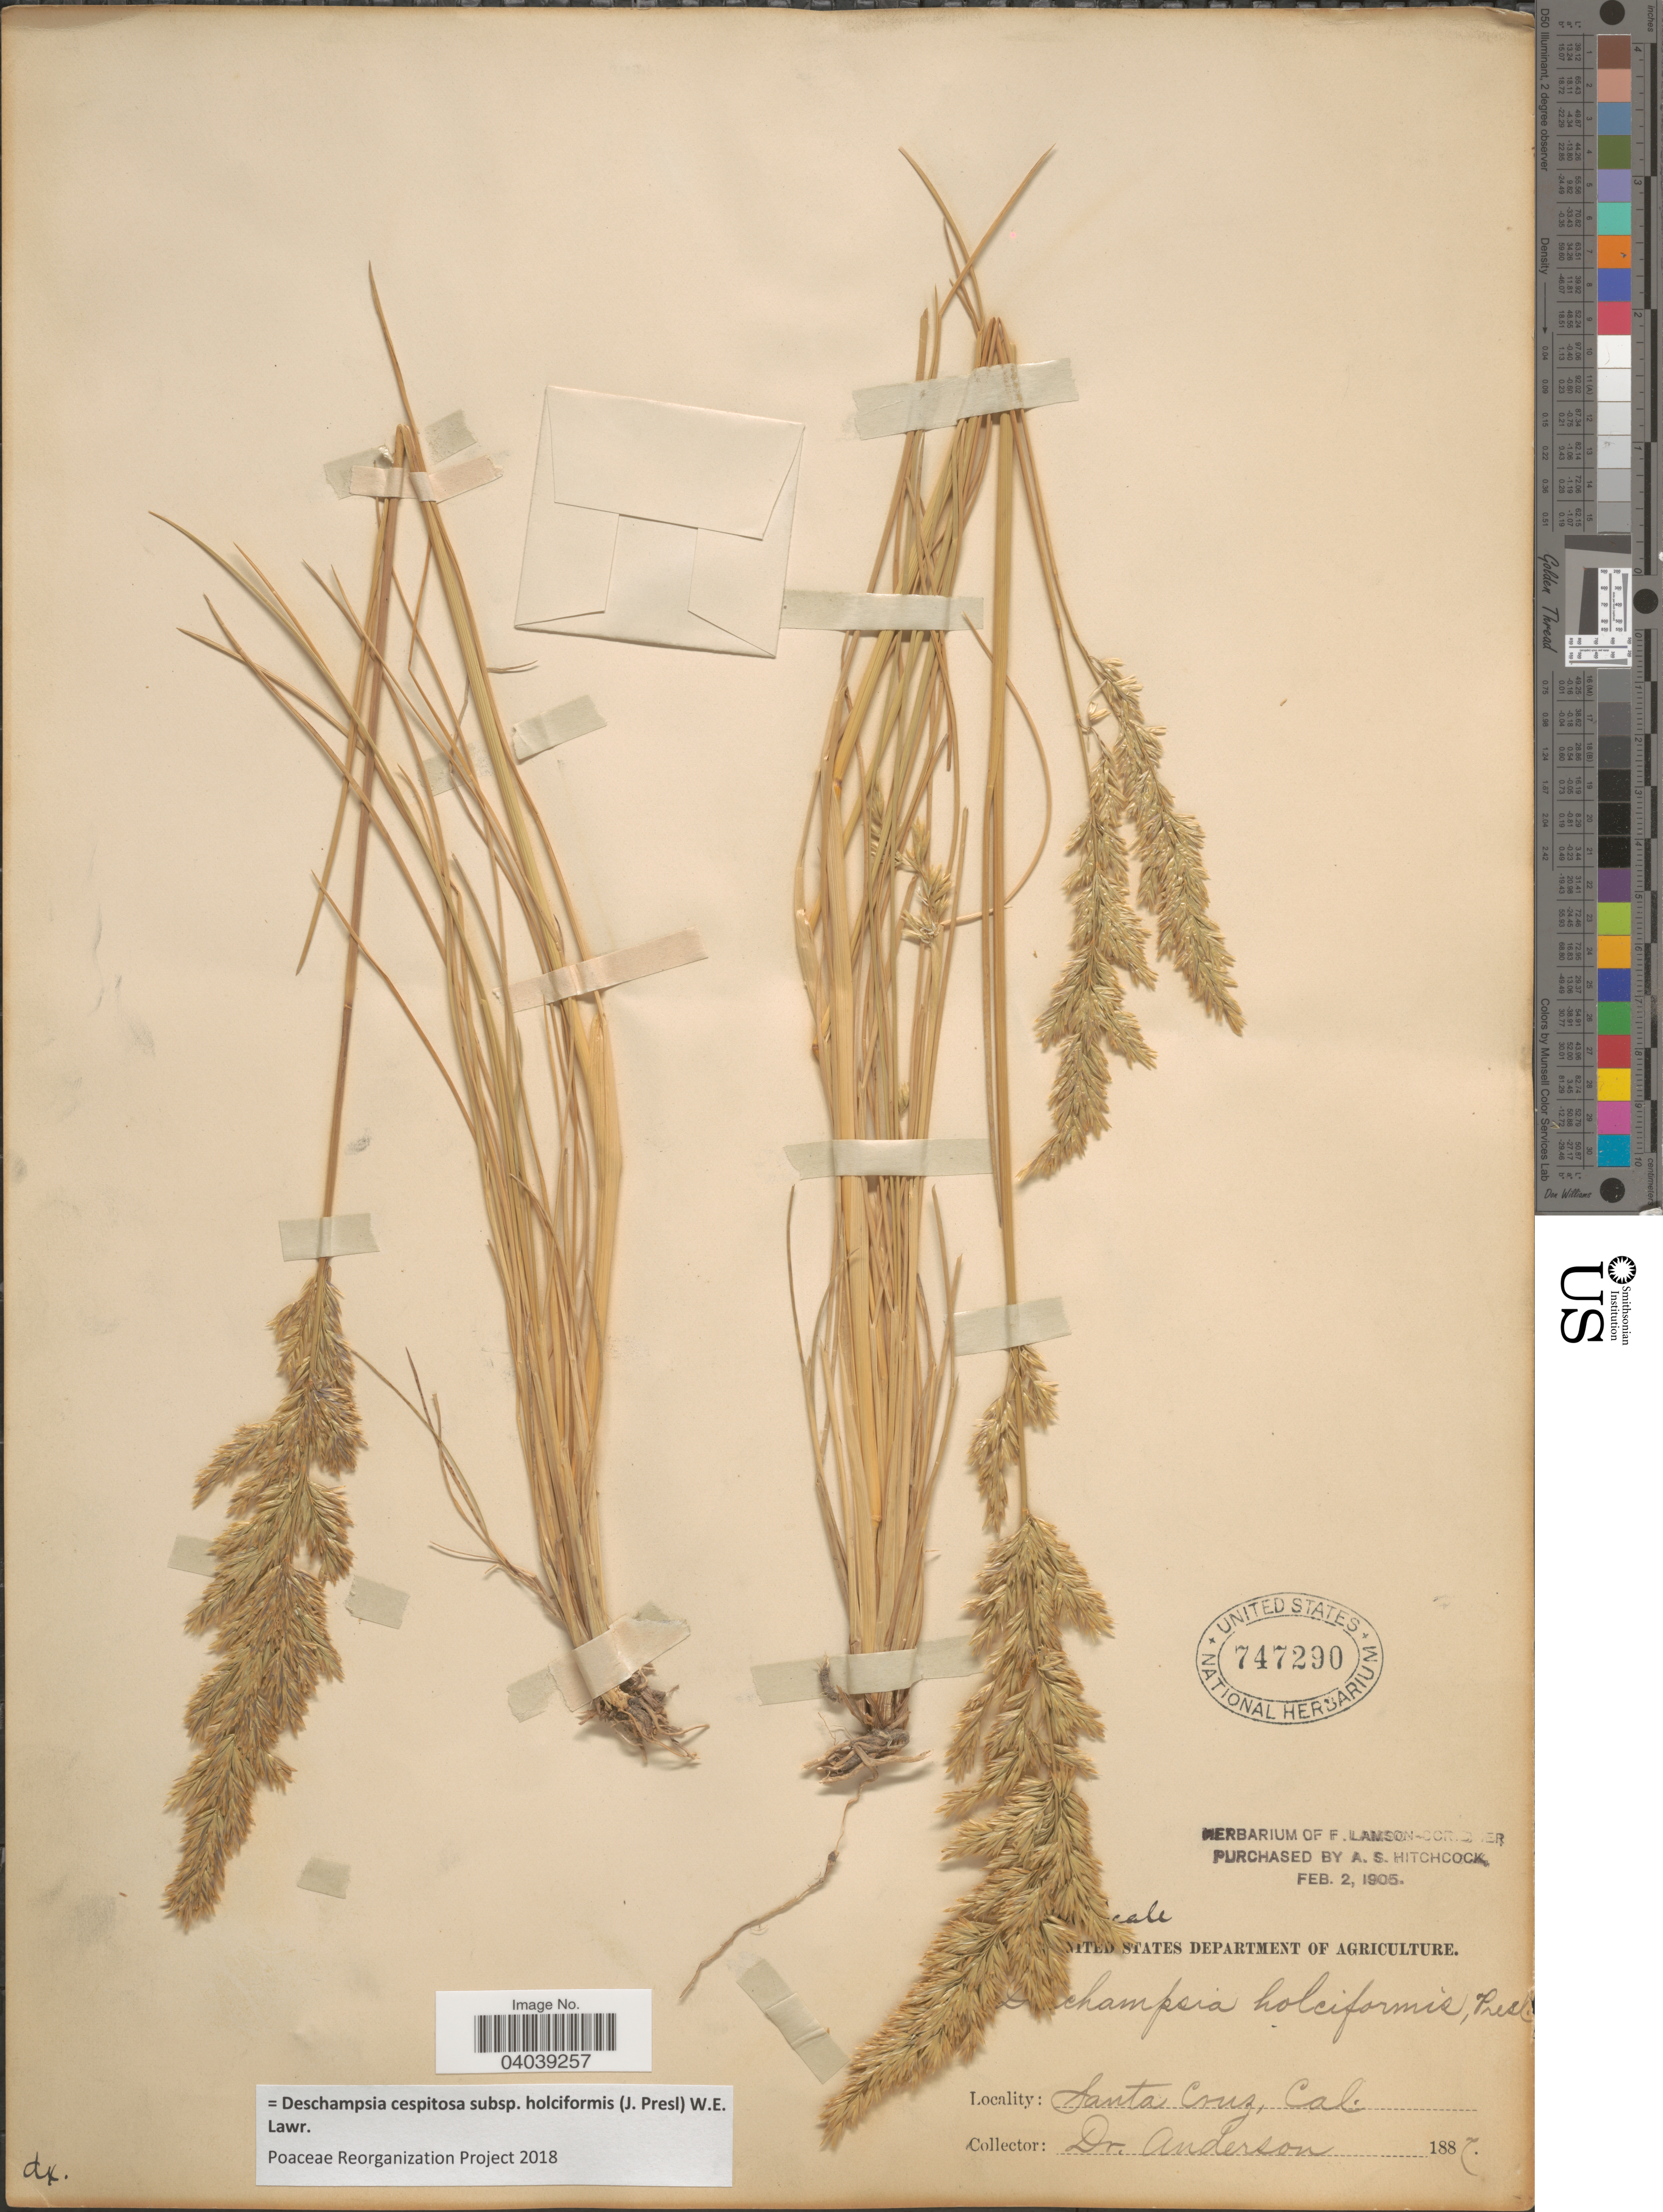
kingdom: Plantae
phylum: Tracheophyta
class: Liliopsida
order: Poales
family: Poaceae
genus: Deschampsia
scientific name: Deschampsia cespitosa subsp. holciformis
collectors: -. Anderson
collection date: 1887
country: United States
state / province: California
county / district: Santa Cruz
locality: Santa Cruz.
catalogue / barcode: US 747290